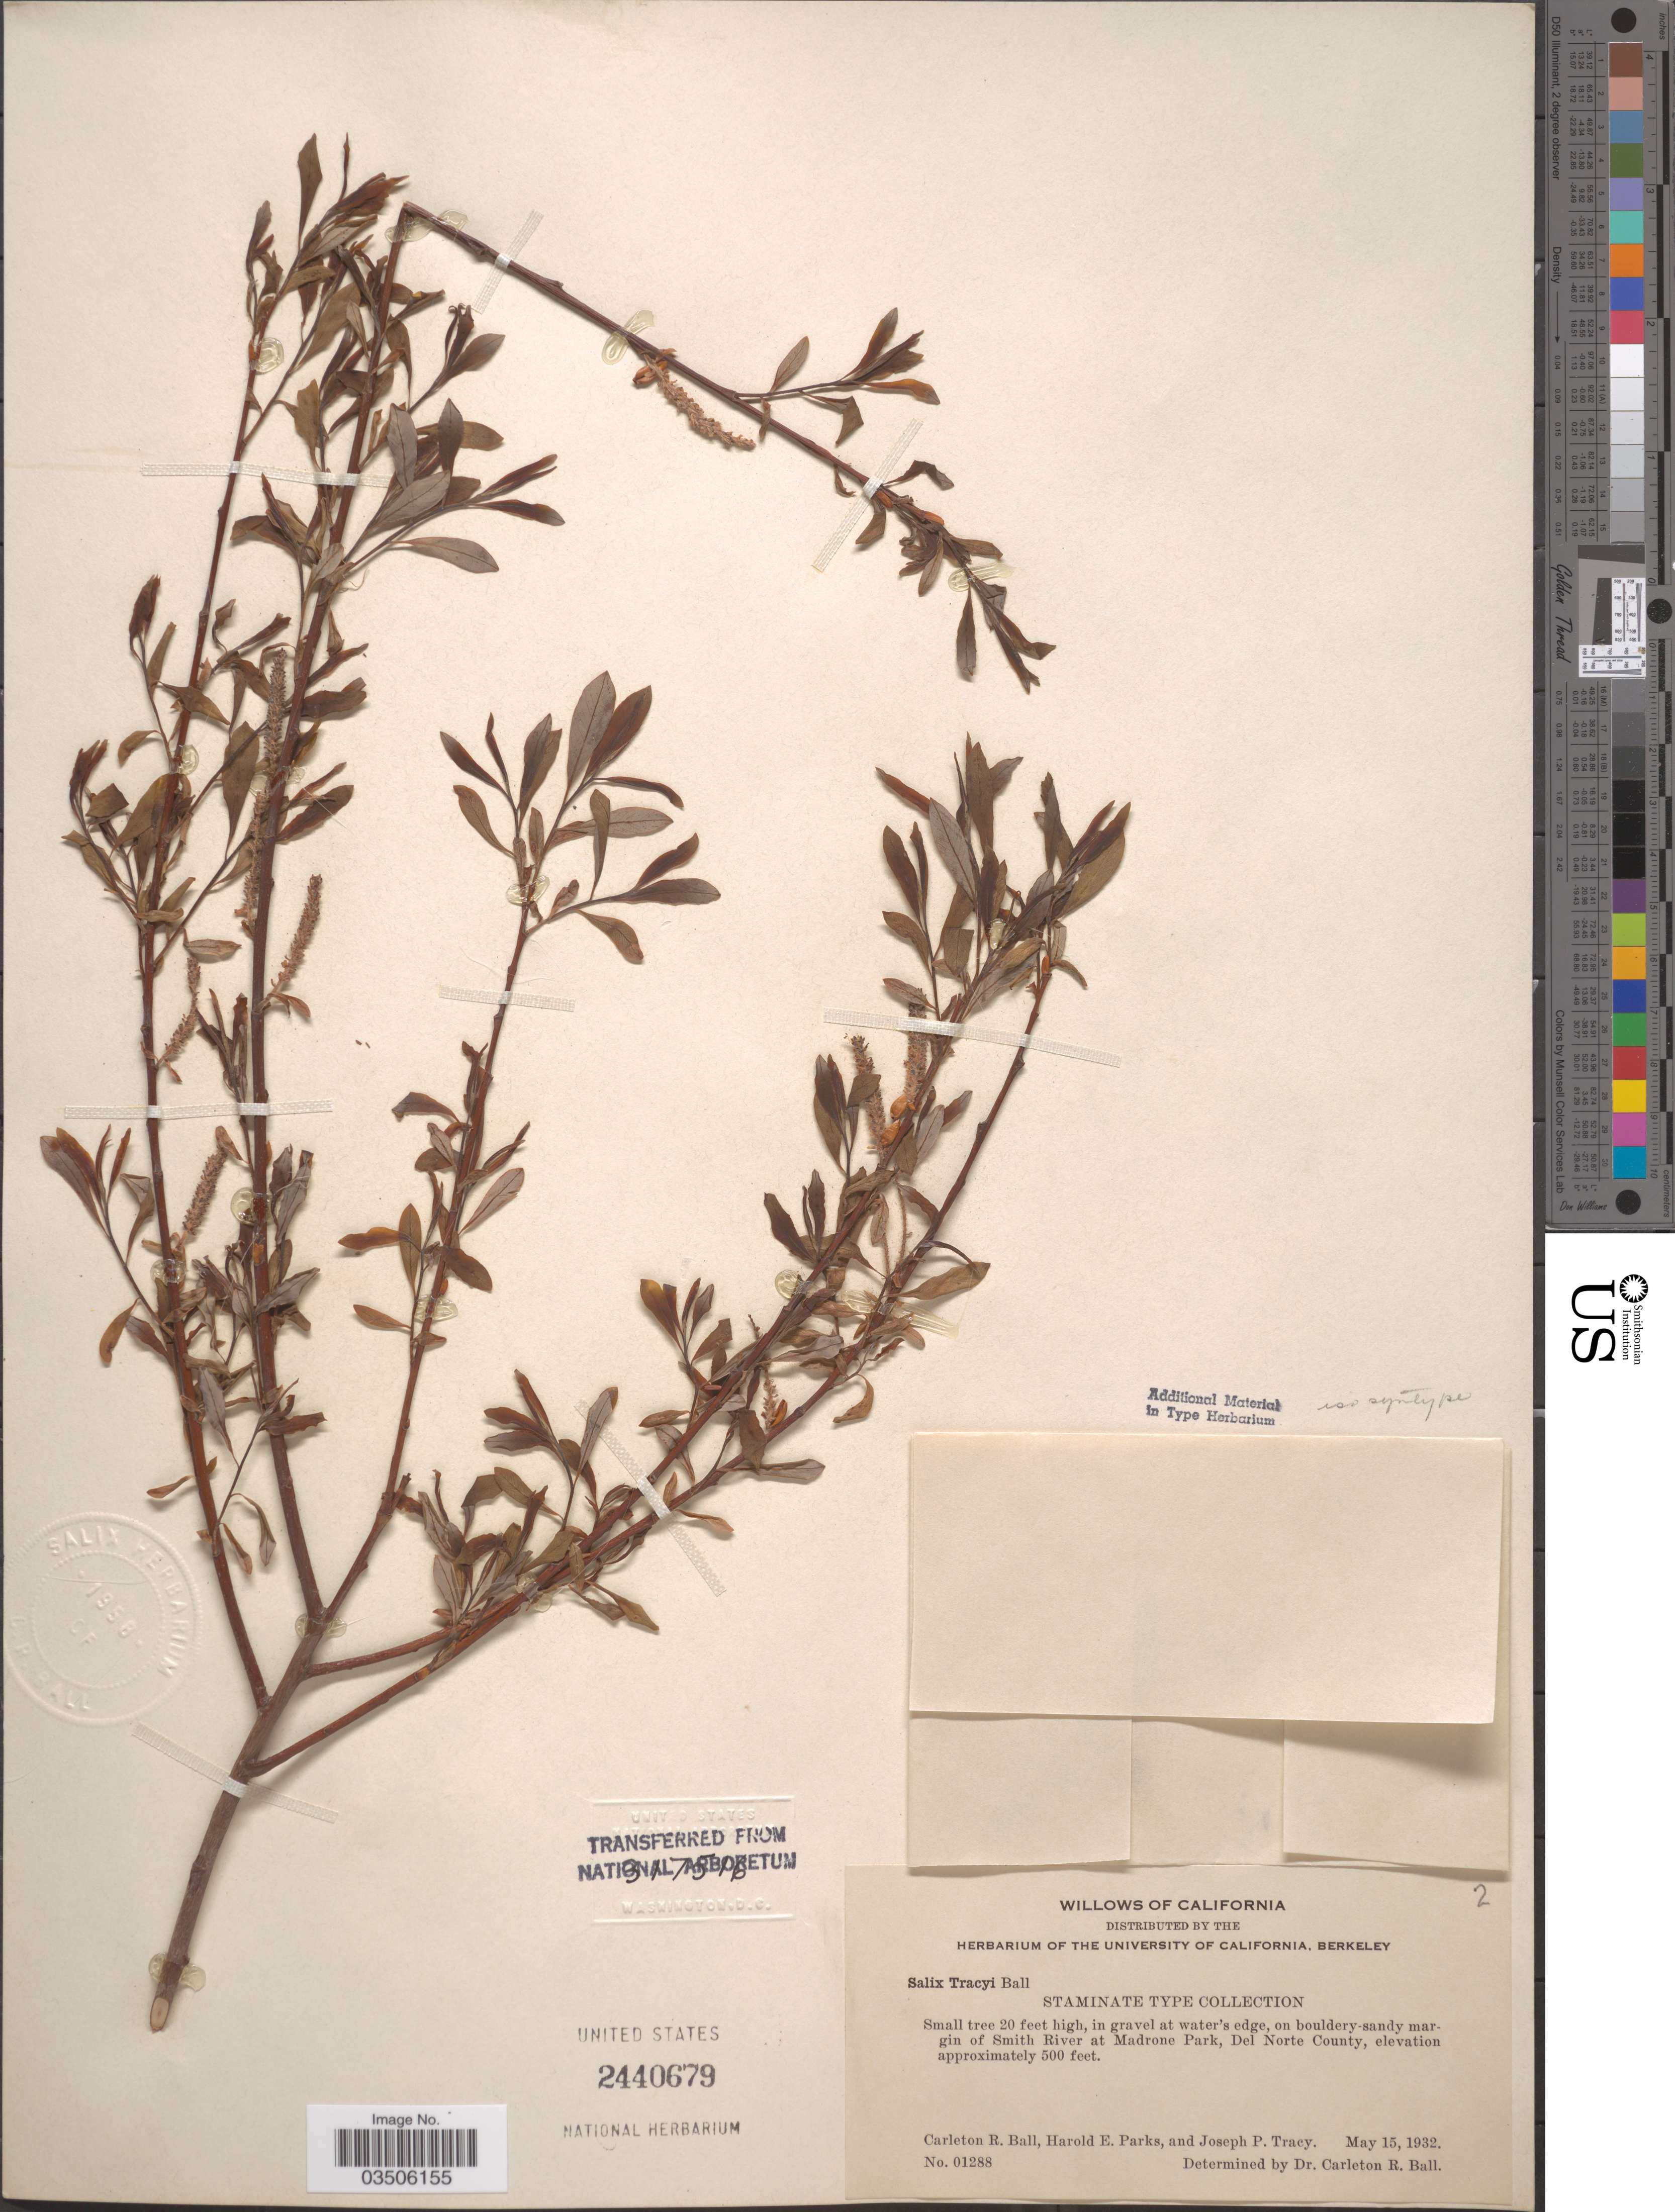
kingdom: Plantae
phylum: Tracheophyta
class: Magnoliopsida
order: Malpighiales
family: Salicaceae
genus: Salix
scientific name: Salix tracyi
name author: C.R. Ball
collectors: R. H. Ball, H. E. Parks & J. Tracy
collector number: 01288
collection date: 1932-05-15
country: United States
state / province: California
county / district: Del Norte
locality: Margin of Smith River at Madrone Park, Del Norte County.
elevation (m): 152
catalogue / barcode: US 2440679